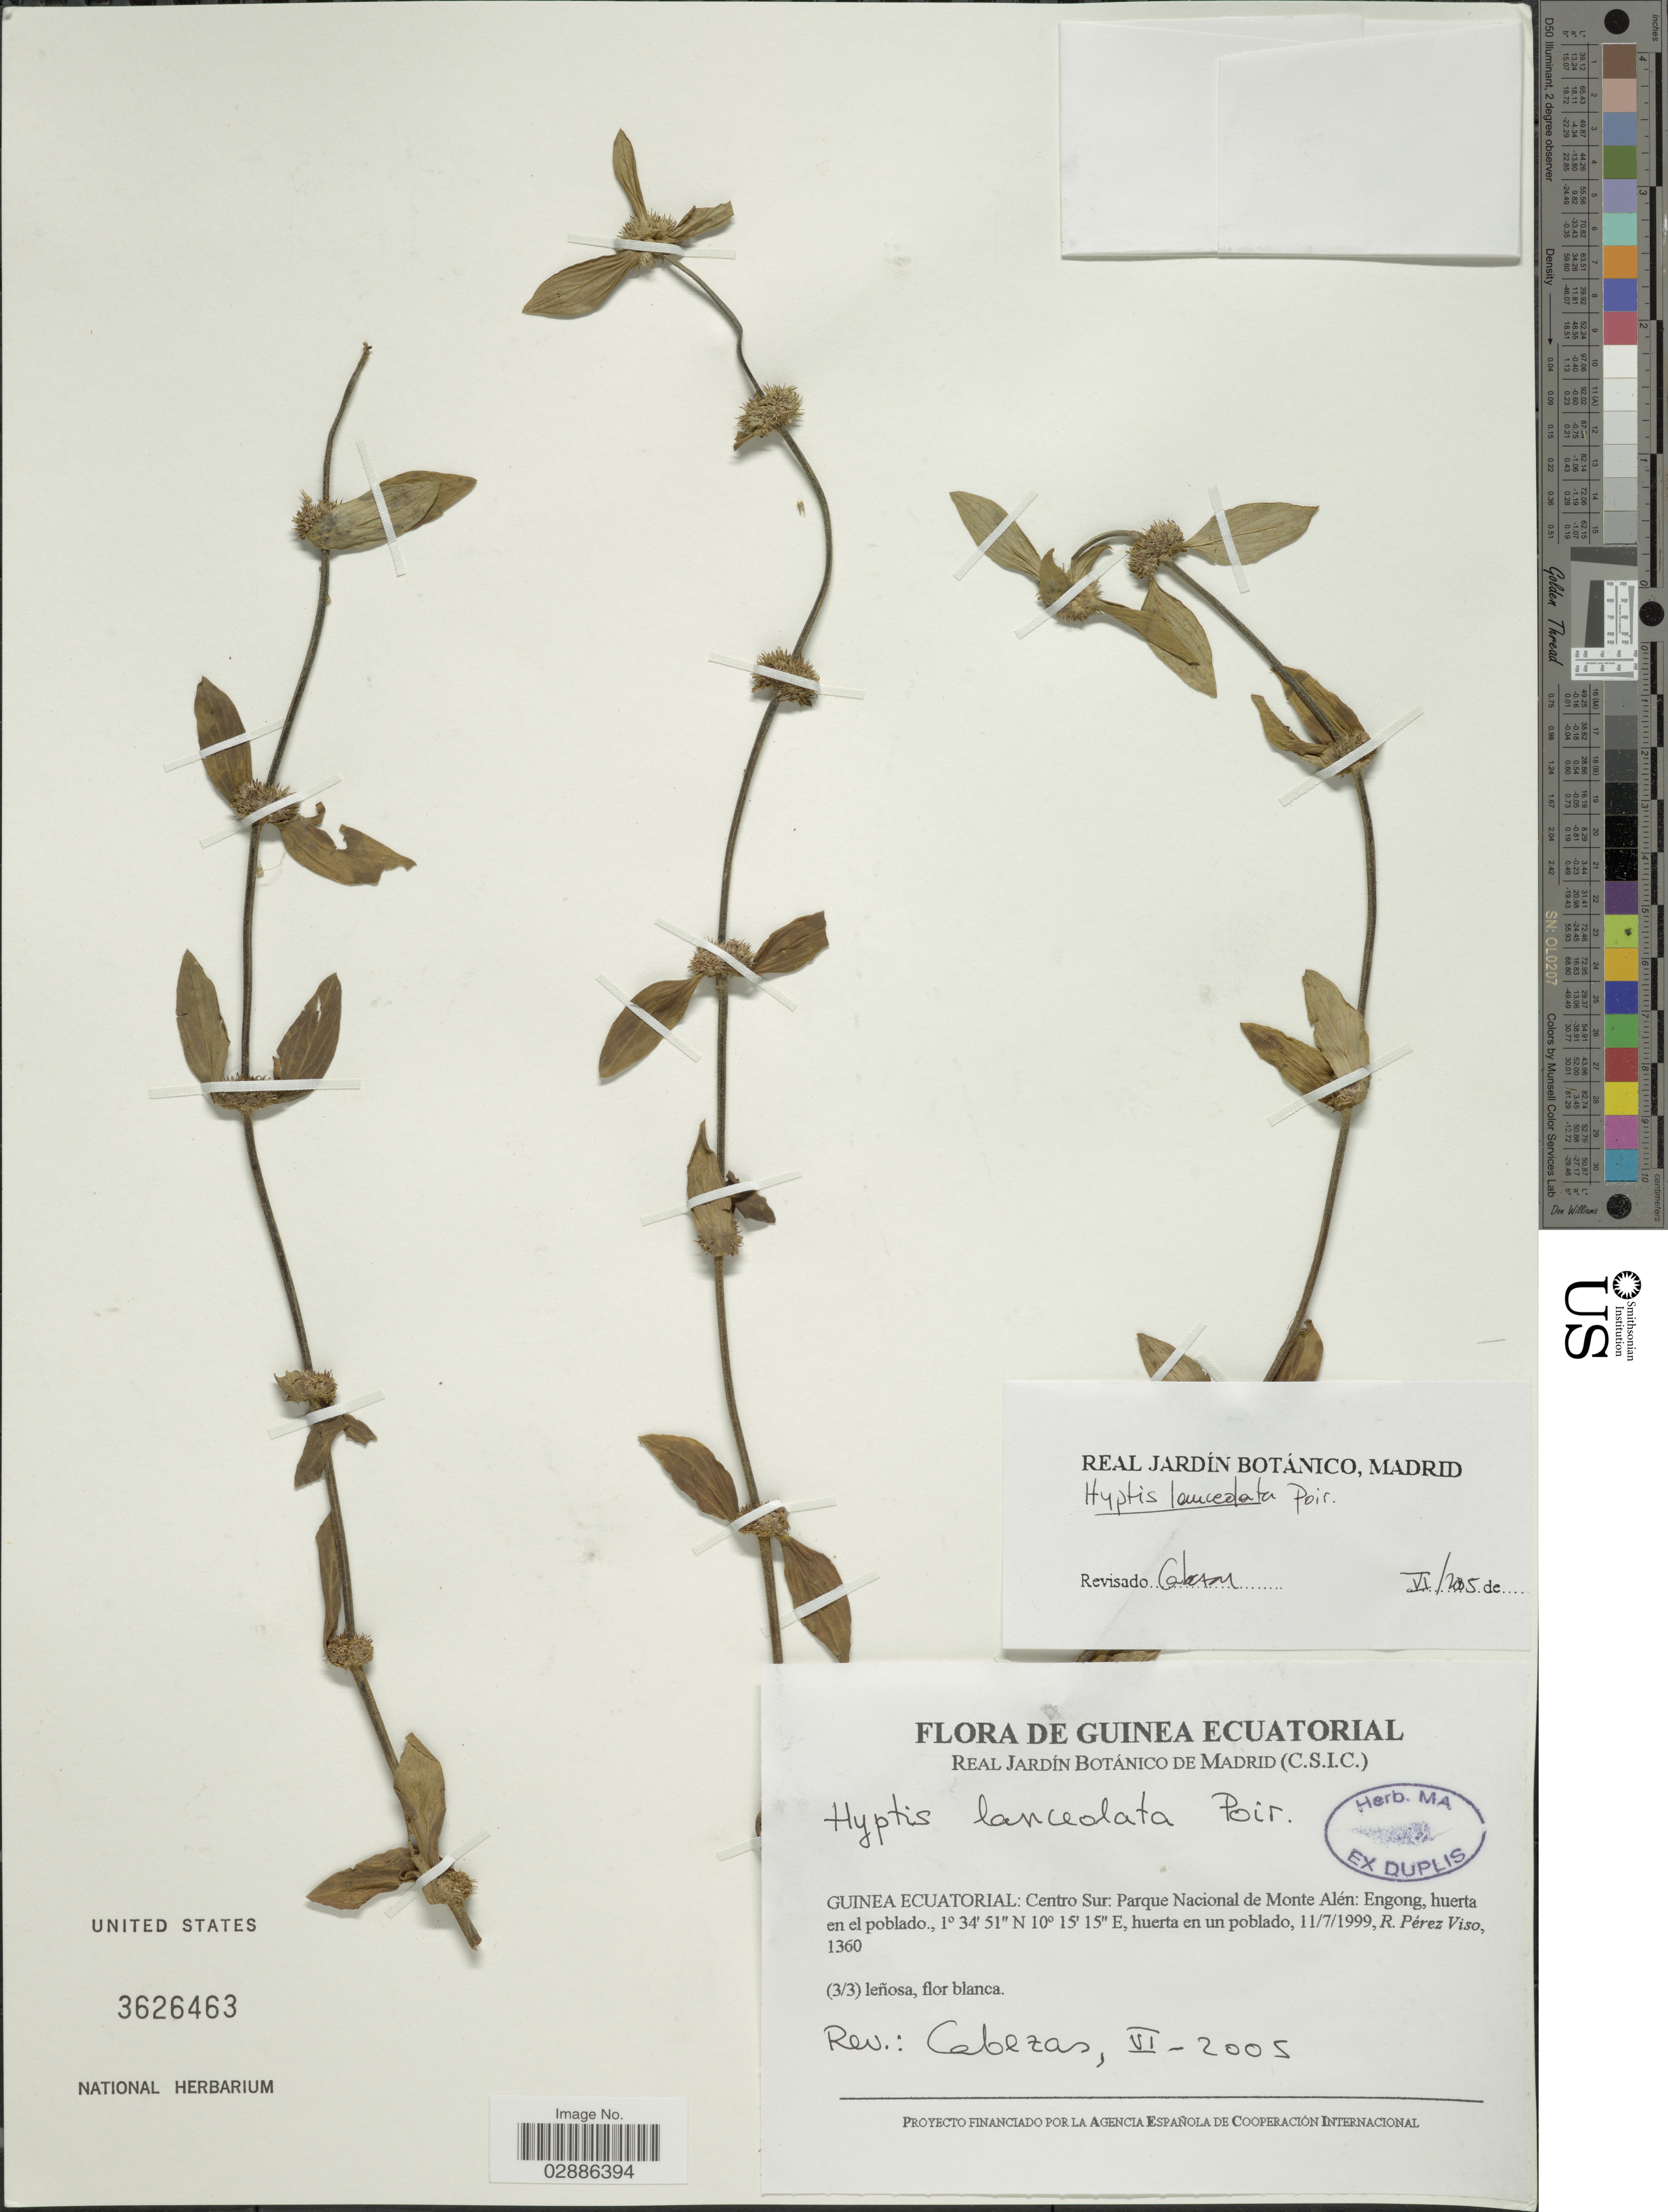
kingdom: Plantae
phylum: Tracheophyta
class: Magnoliopsida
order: Lamiales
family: Lamiaceae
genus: Hyptis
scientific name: Hyptis lanceolata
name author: Poir.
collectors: R. Perez Viso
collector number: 1360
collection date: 1999-07-11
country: Equatorial Guinea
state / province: Centro Sur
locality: Guinea Ecuatorial: Centro Sur: Parque Nacional de Monte Alén: Engong, huerta en el poblado.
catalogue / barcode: US 3626463